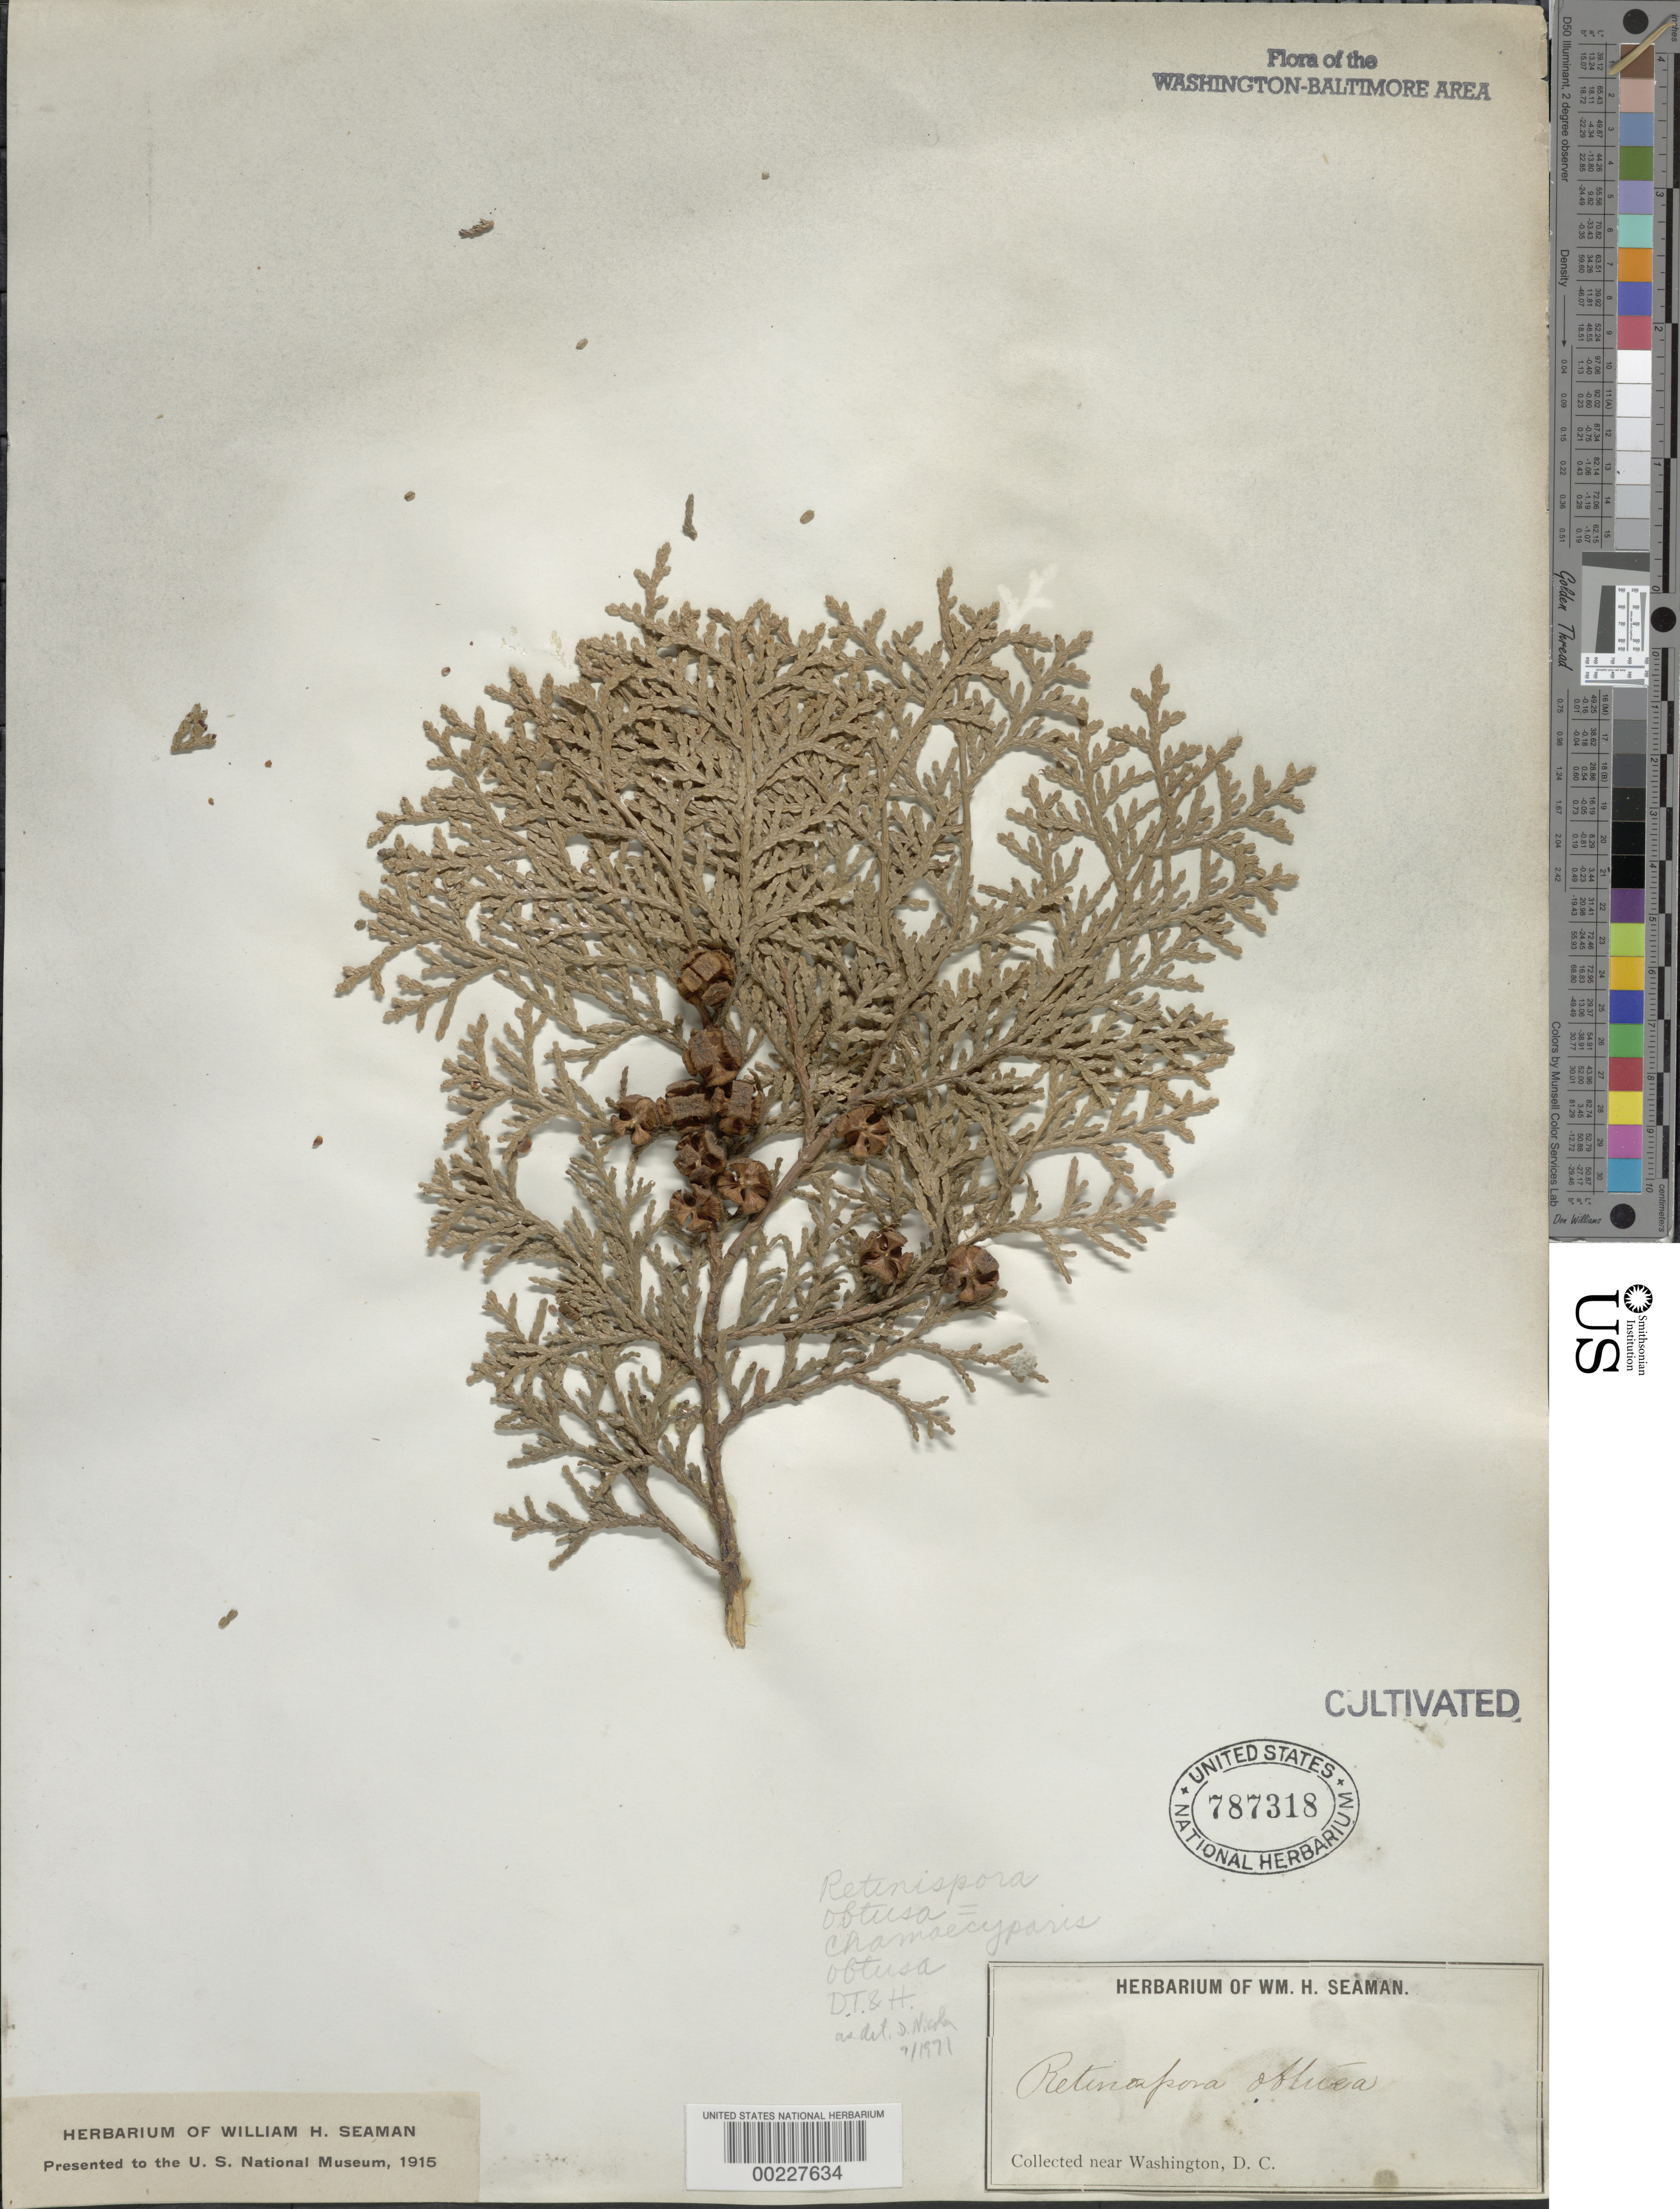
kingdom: Plantae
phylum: Tracheophyta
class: Pinopsida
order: Pinales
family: Cupressaceae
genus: Chamaecyparis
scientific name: Chamaecyparis obtusa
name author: (Siebold & Zucc.) Endl.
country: United States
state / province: District of Columbia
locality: Near Washington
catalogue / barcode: US 787318